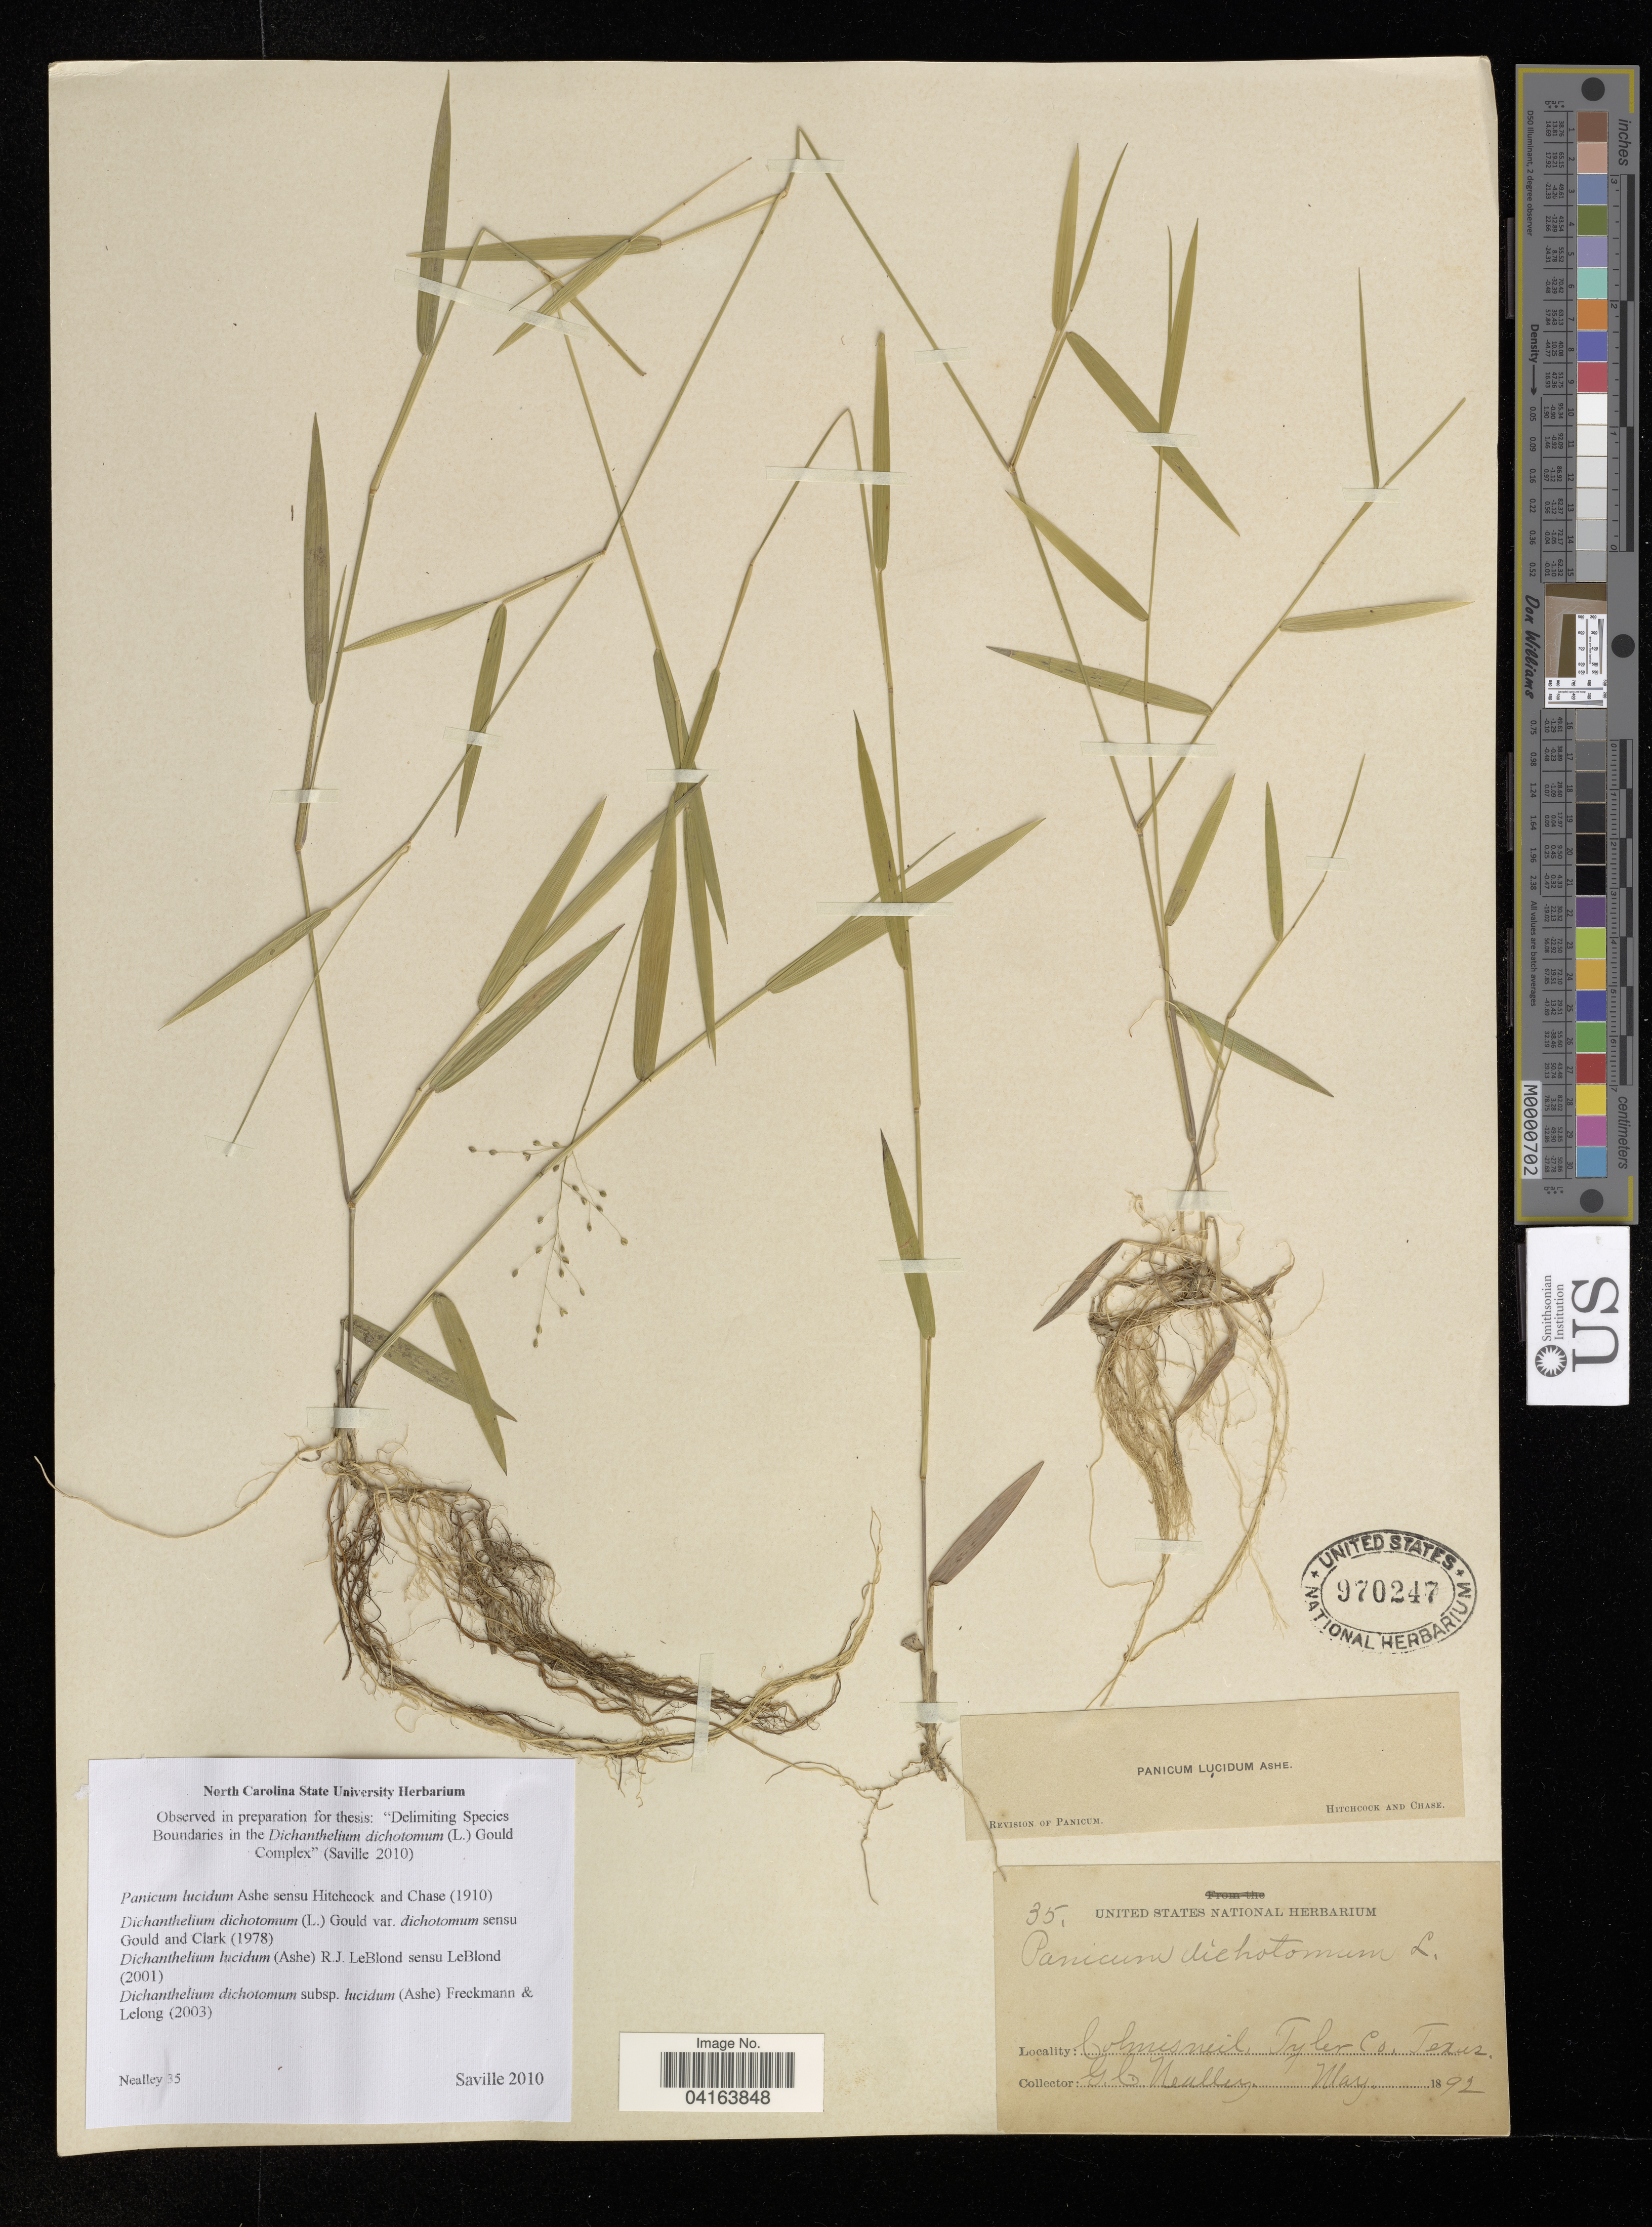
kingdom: Plantae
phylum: Tracheophyta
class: Liliopsida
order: Poales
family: Poaceae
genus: Dichanthelium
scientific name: Dichanthelium dichotomum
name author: (L.) Gould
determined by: Saville, A. C., (NCSC), North Carolina State University (UNITED STATES)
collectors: G. C. Nealley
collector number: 35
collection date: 1892-05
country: United States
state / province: North Carolina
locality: Colmesneil. Tyler Co.Texas.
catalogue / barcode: US 970247